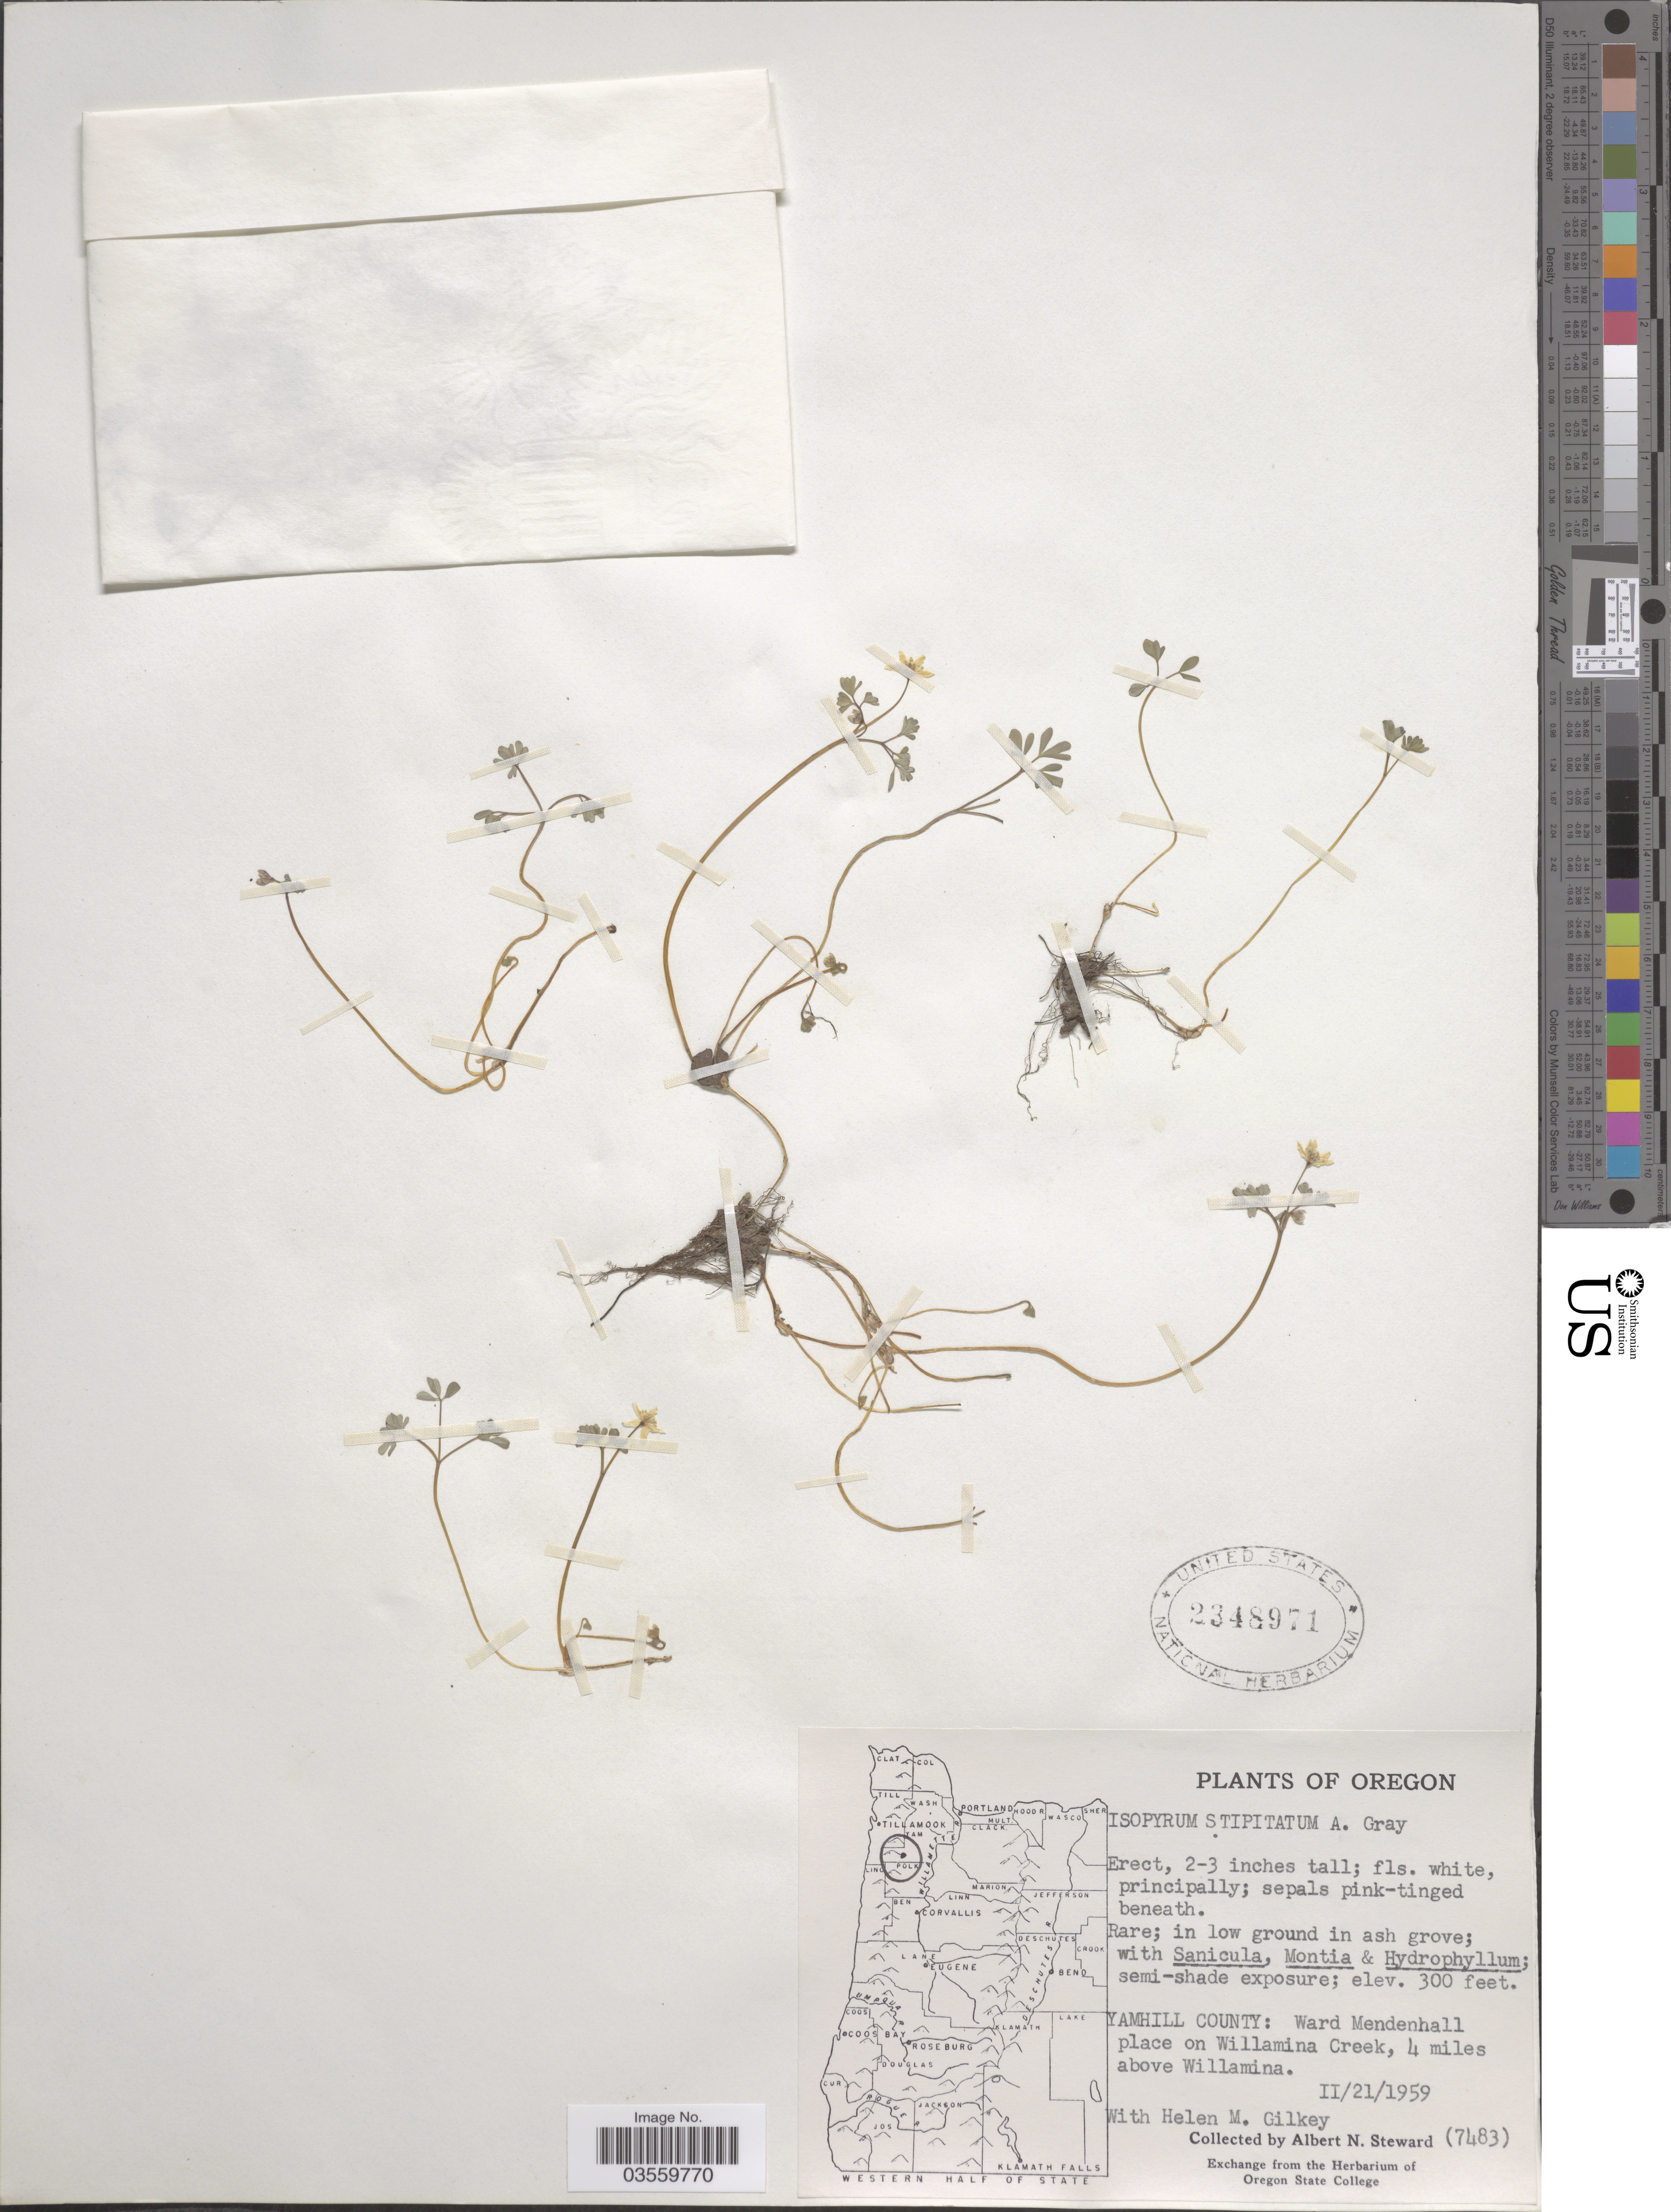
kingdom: Plantae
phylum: Tracheophyta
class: Magnoliopsida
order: Ranunculales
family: Ranunculaceae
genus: Enemion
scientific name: Enemion stipitatum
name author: (A. Gray) J.R. Drumm. & Hutch.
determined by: Strong, Mark T., (BOT), Smithsonian Institution - National Museum of Natural History (UNITED STATES)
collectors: A. N. Steward & H. Gilkey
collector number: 7483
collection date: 1959-02-21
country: United States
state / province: Oregon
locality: Yamhill County: Ward Mendenhall place on Willamina Creek, 4 miles above Willamina.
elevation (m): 91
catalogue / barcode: US 2348971